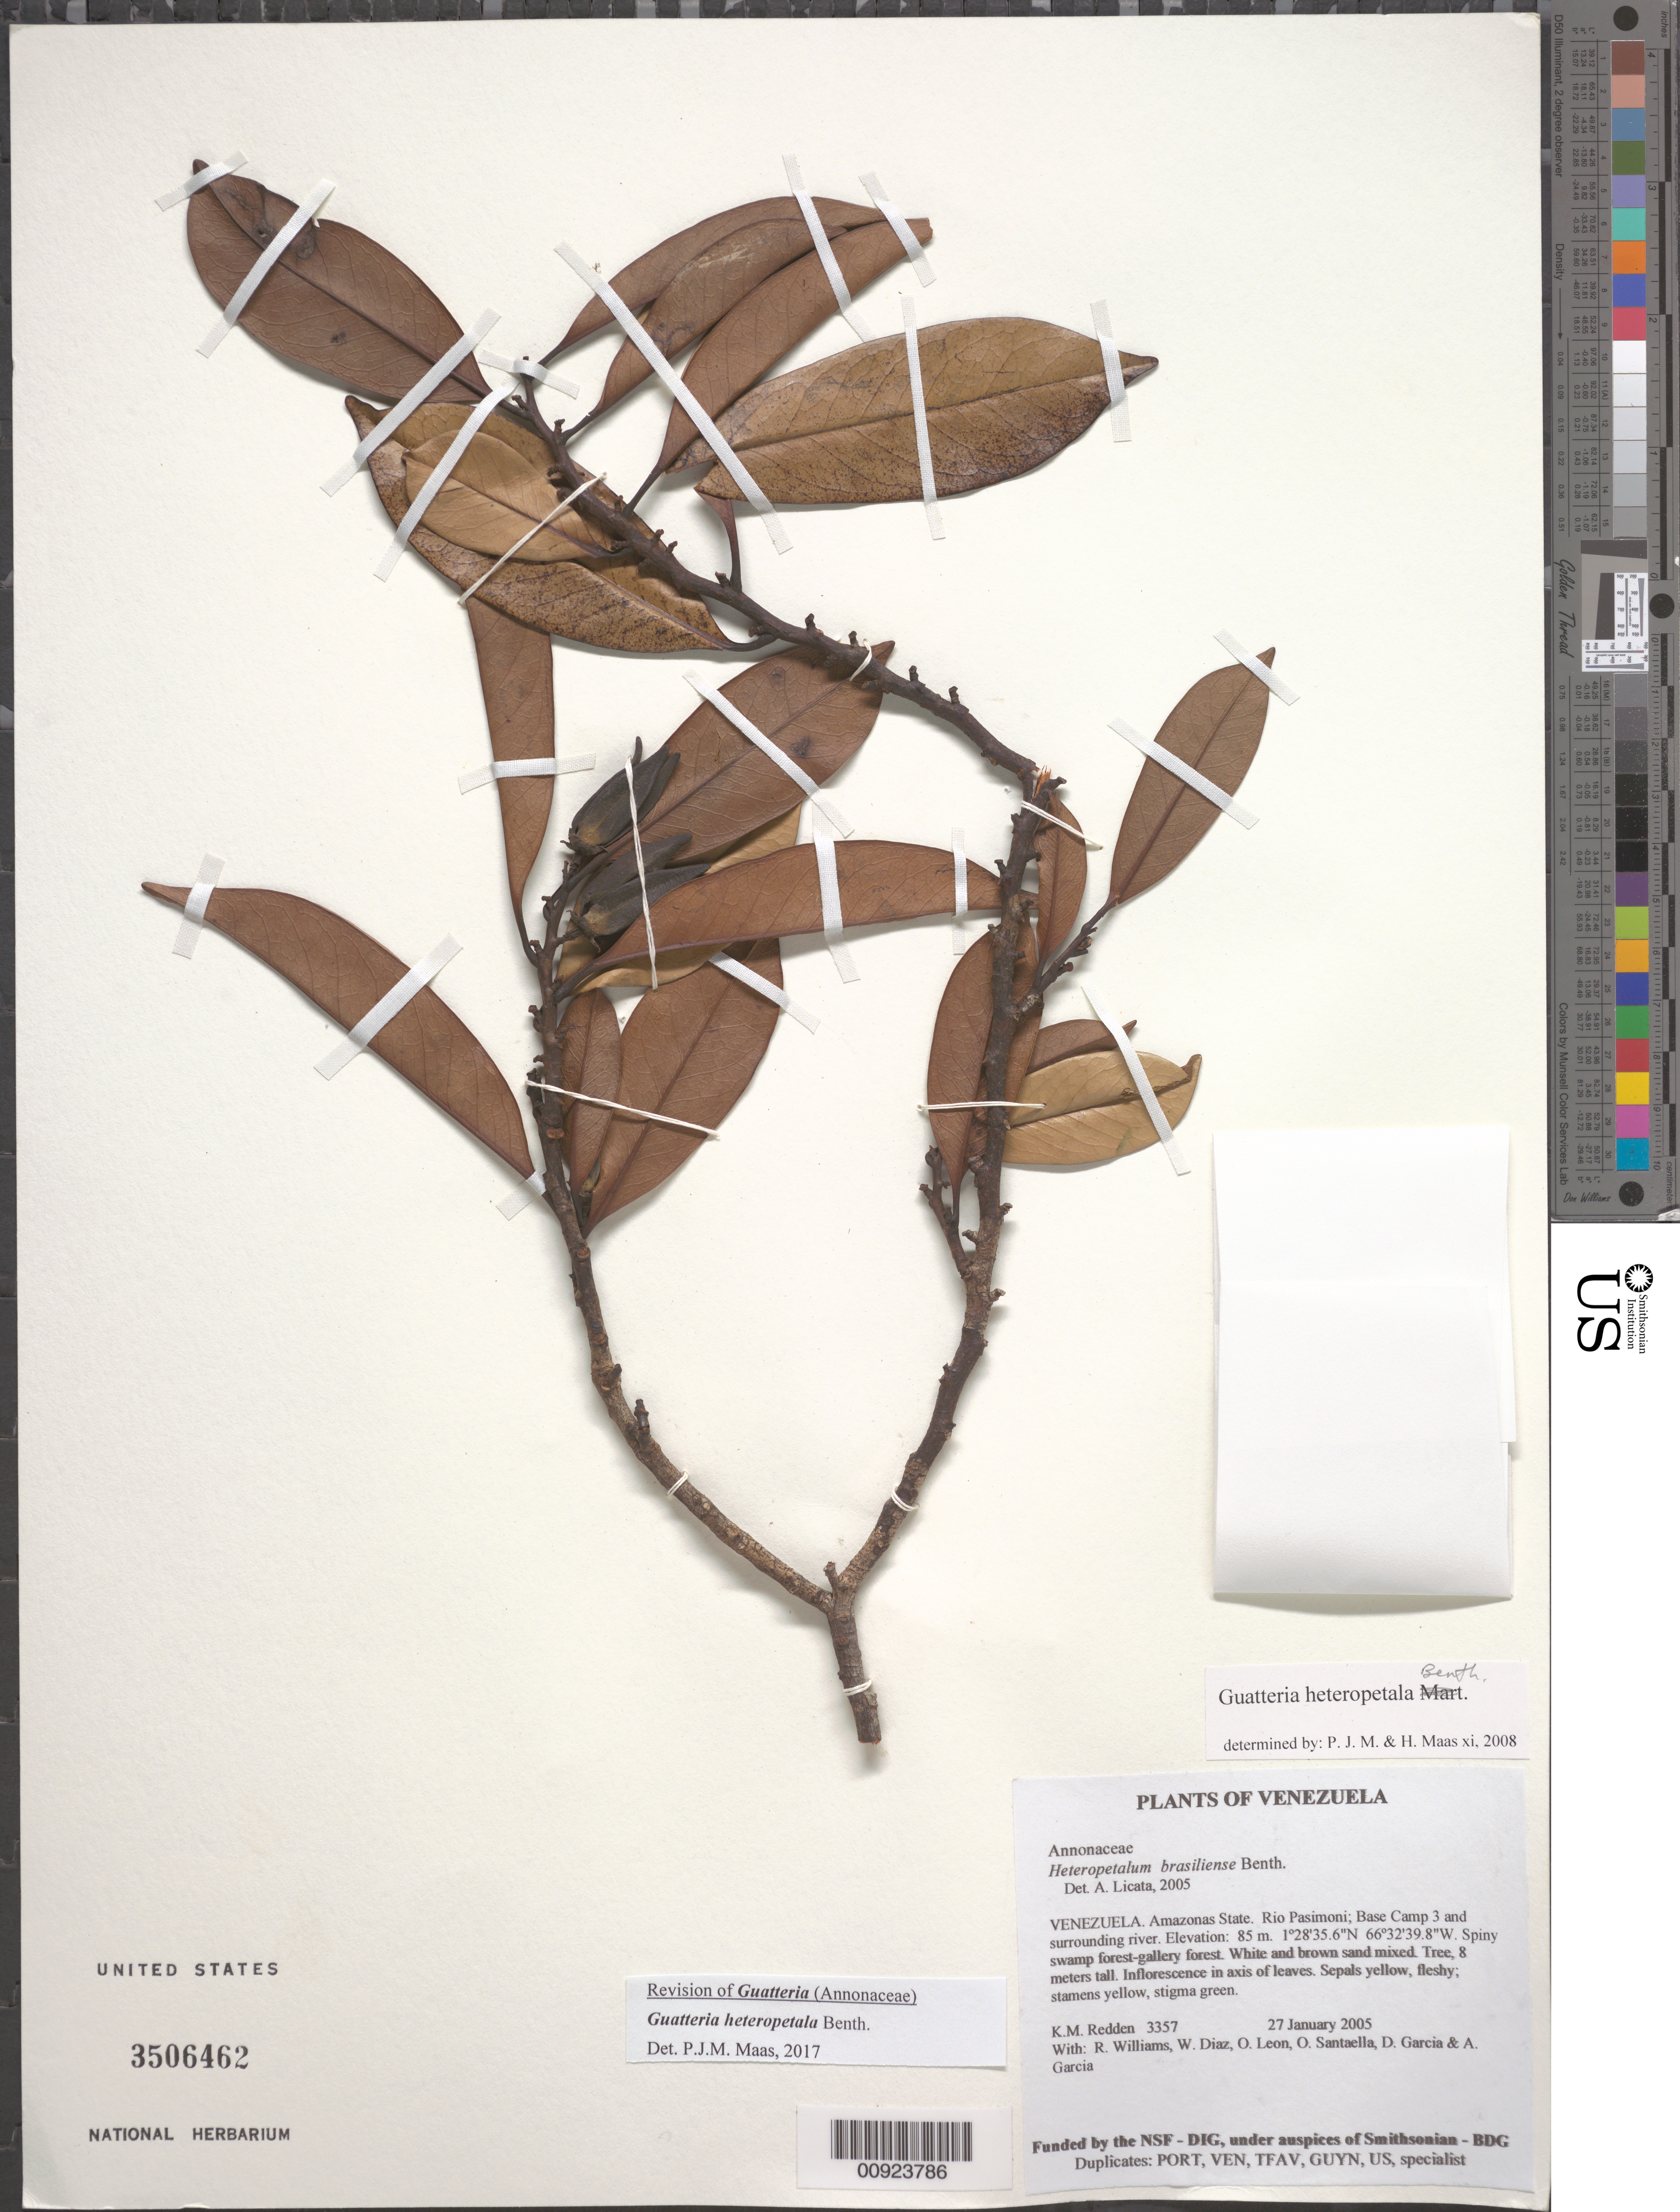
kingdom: Plantae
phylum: Tracheophyta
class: Magnoliopsida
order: Magnoliales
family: Annonaceae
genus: Guatteria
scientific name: Guatteria heteropetala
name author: Benth.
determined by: Maas, Paul J.; Maas, H.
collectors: K. M. Redden, R. Williams, W. Díaz P., O. León, O. Santaella, D. Garcia & A. Garcia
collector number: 3357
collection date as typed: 27 January 2005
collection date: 2005-01-27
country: Venezuela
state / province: Amazonas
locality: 04 - Rio Pasimoni; Base Camp 3 and surrounding river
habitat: Spiny swamp forest-gallery forest. White and brown sand mixed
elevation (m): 85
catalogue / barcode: US 3506462